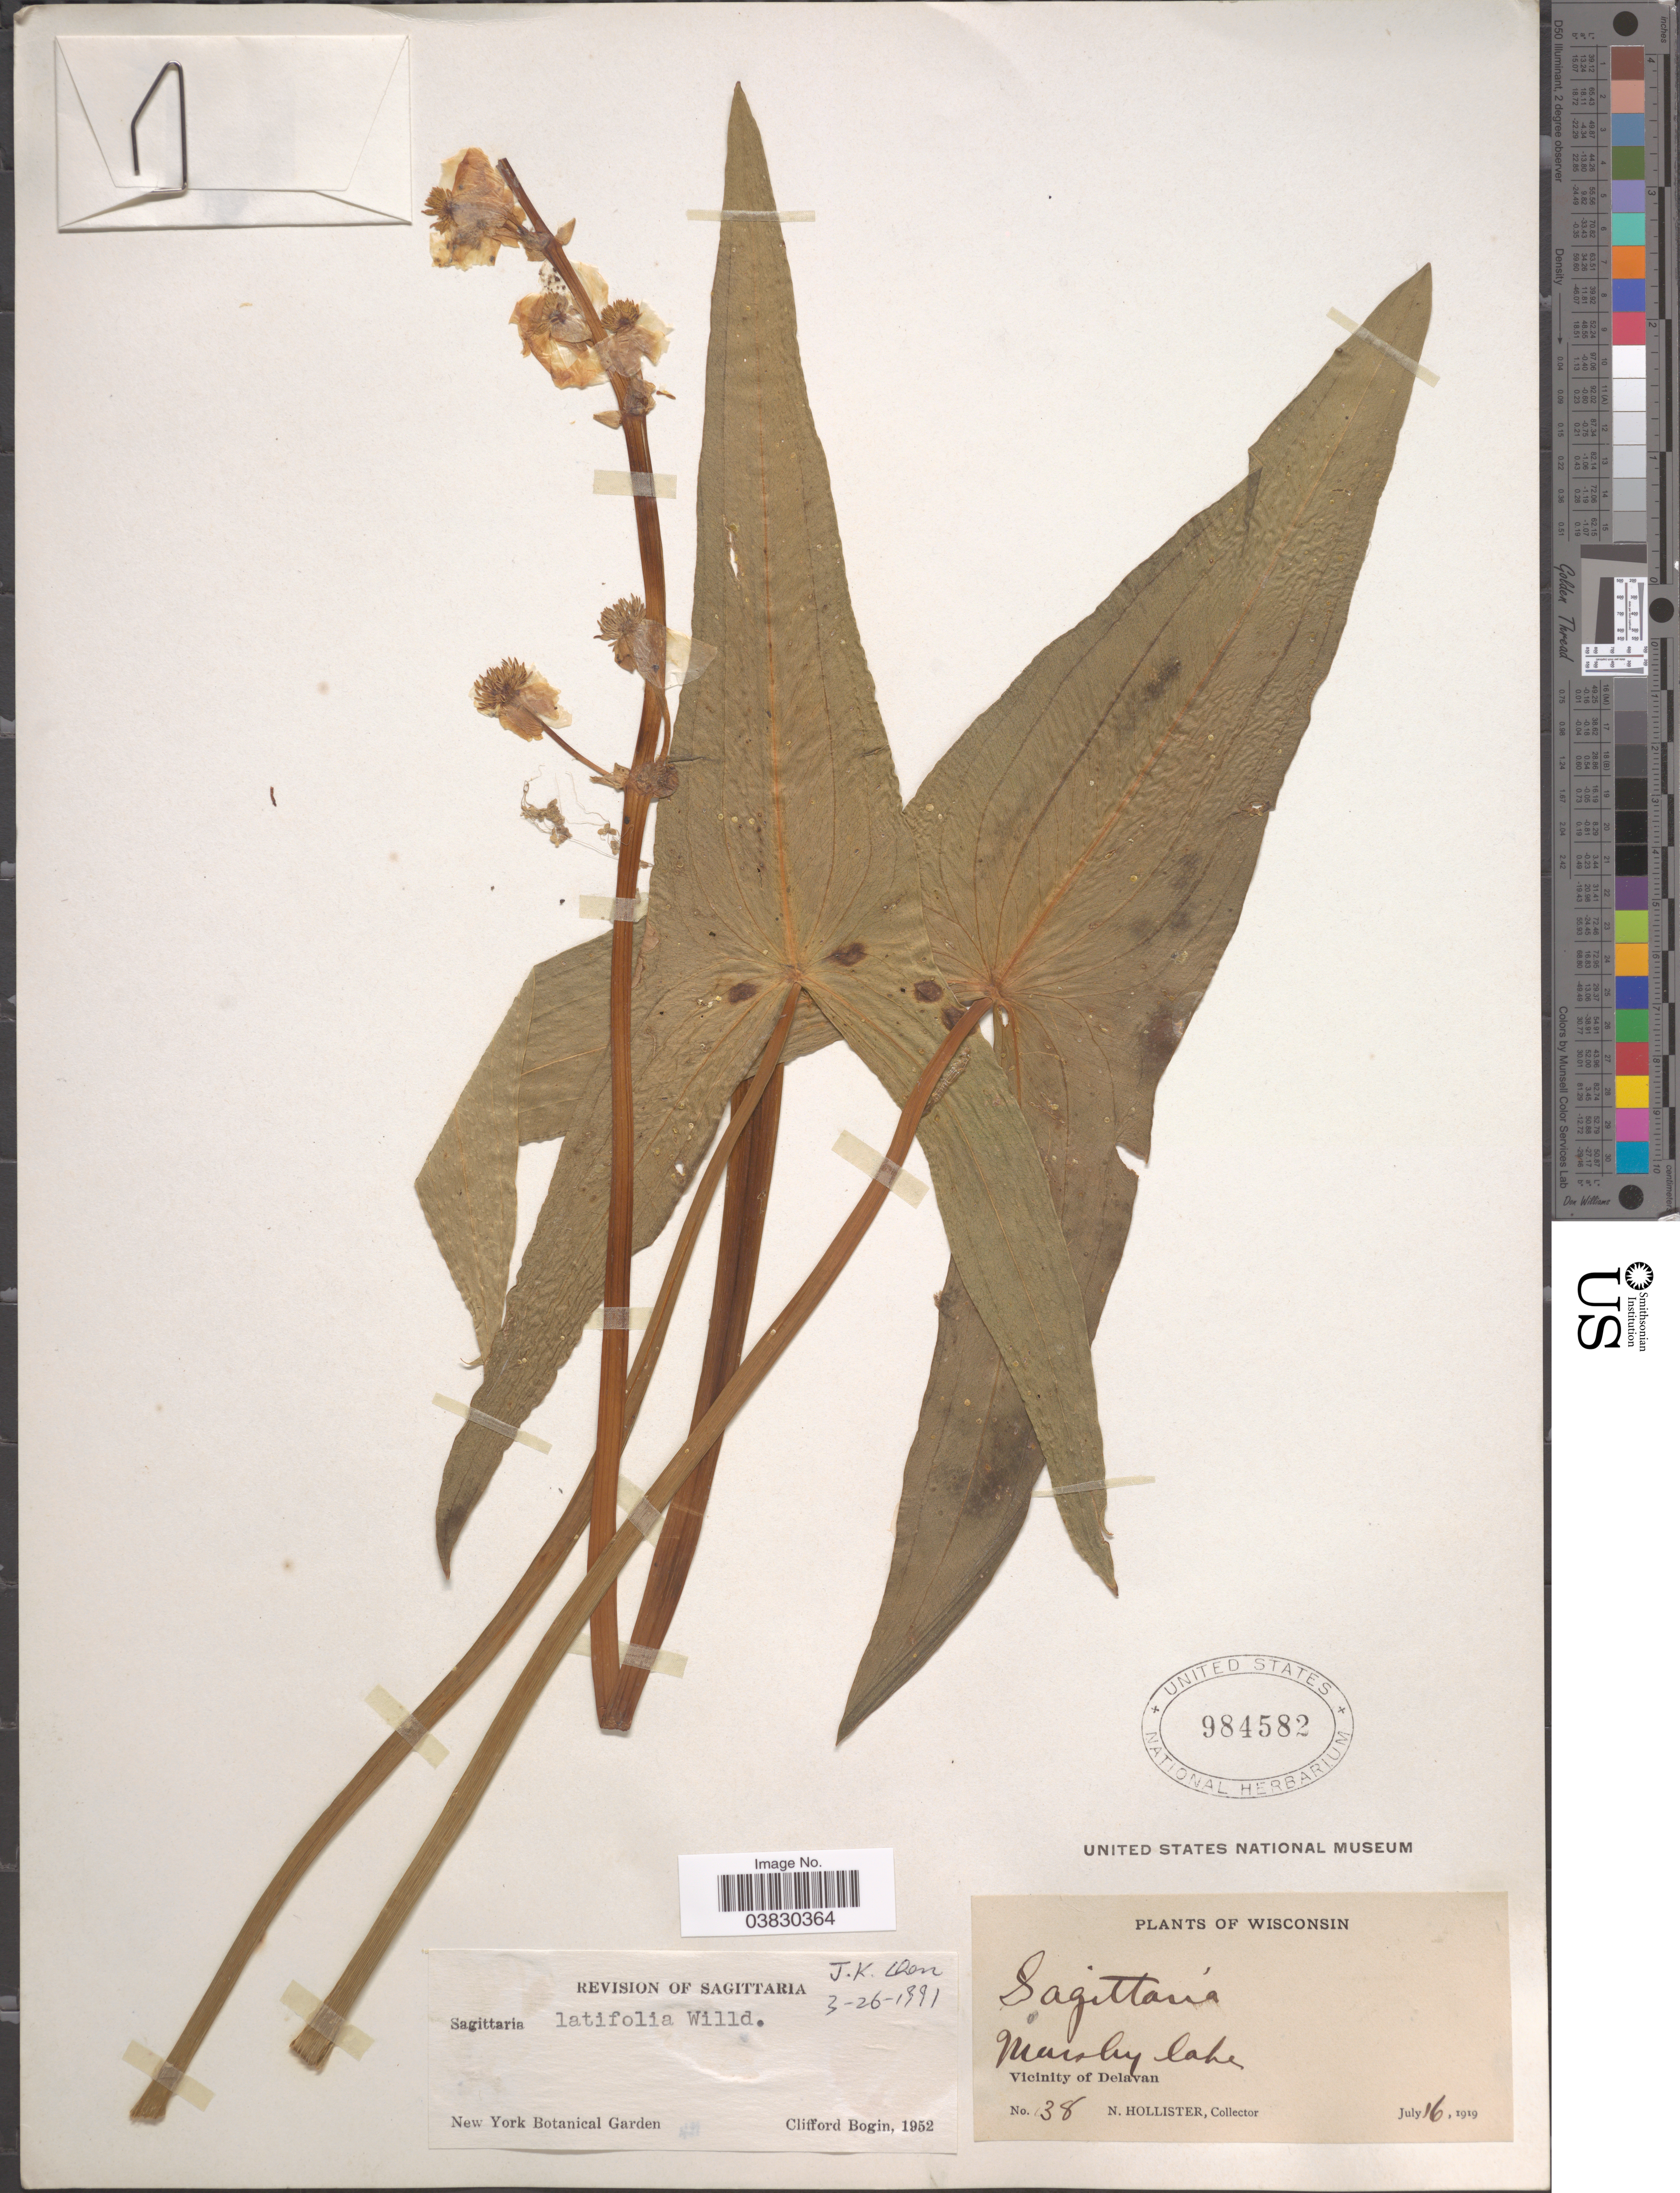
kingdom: Plantae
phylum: Tracheophyta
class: Liliopsida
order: Alismatales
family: Alismataceae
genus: Sagittaria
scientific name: Sagittaria latifolia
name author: Willd.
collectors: N. Hollister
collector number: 38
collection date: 1919-07-16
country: United States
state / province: Wisconsin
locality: Marshy lake. Vicinity of Delavan.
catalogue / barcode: US 984582